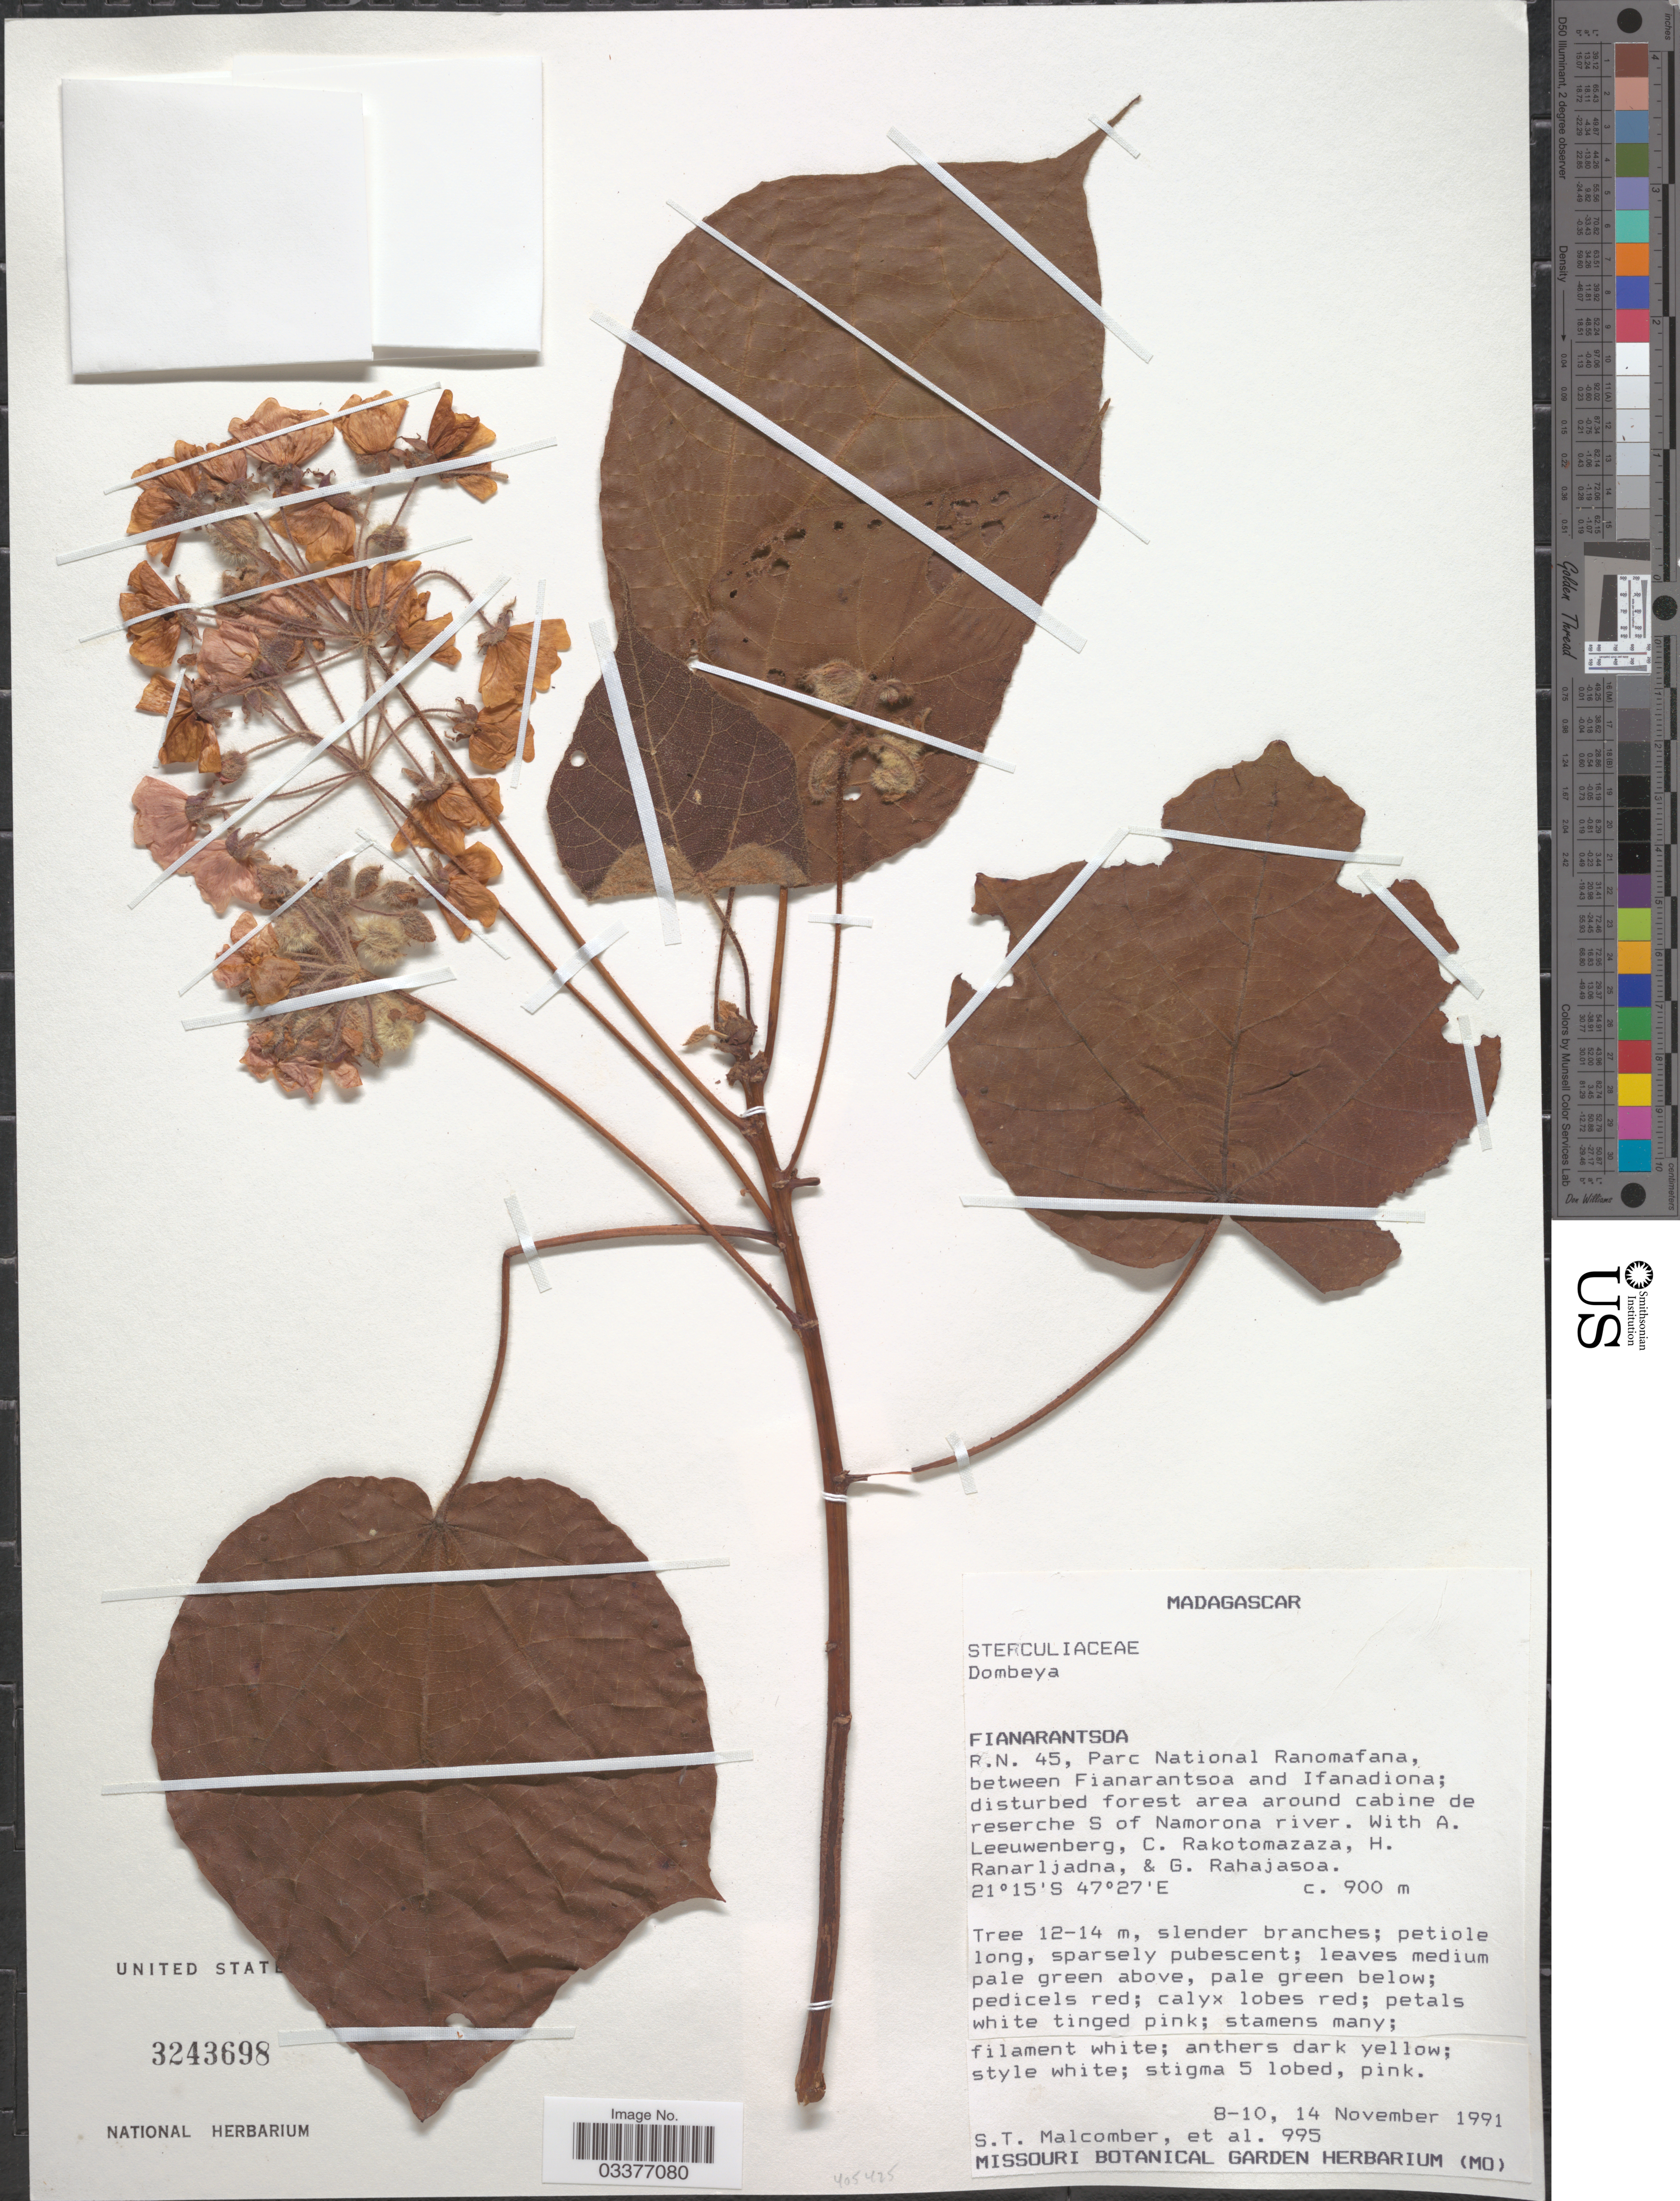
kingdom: Plantae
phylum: Tracheophyta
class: Magnoliopsida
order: Malvales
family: Malvaceae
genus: Dombeya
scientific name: Dombeya sp.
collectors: S. T. Malcomber, A. Leeuwenberg, C. Rakotomazaza, H. Ranarljadna & G. Rahajasoa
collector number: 995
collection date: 1991-11-08/1991-11-14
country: Madagascar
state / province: Vatovavy Fitovinany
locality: R.N. 45, Parc National Ranomafana, between Fianarantsoa and Ifanadiona; disturbed forest area around cabine de reserche S of Namorona river.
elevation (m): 900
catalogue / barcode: US 3243698